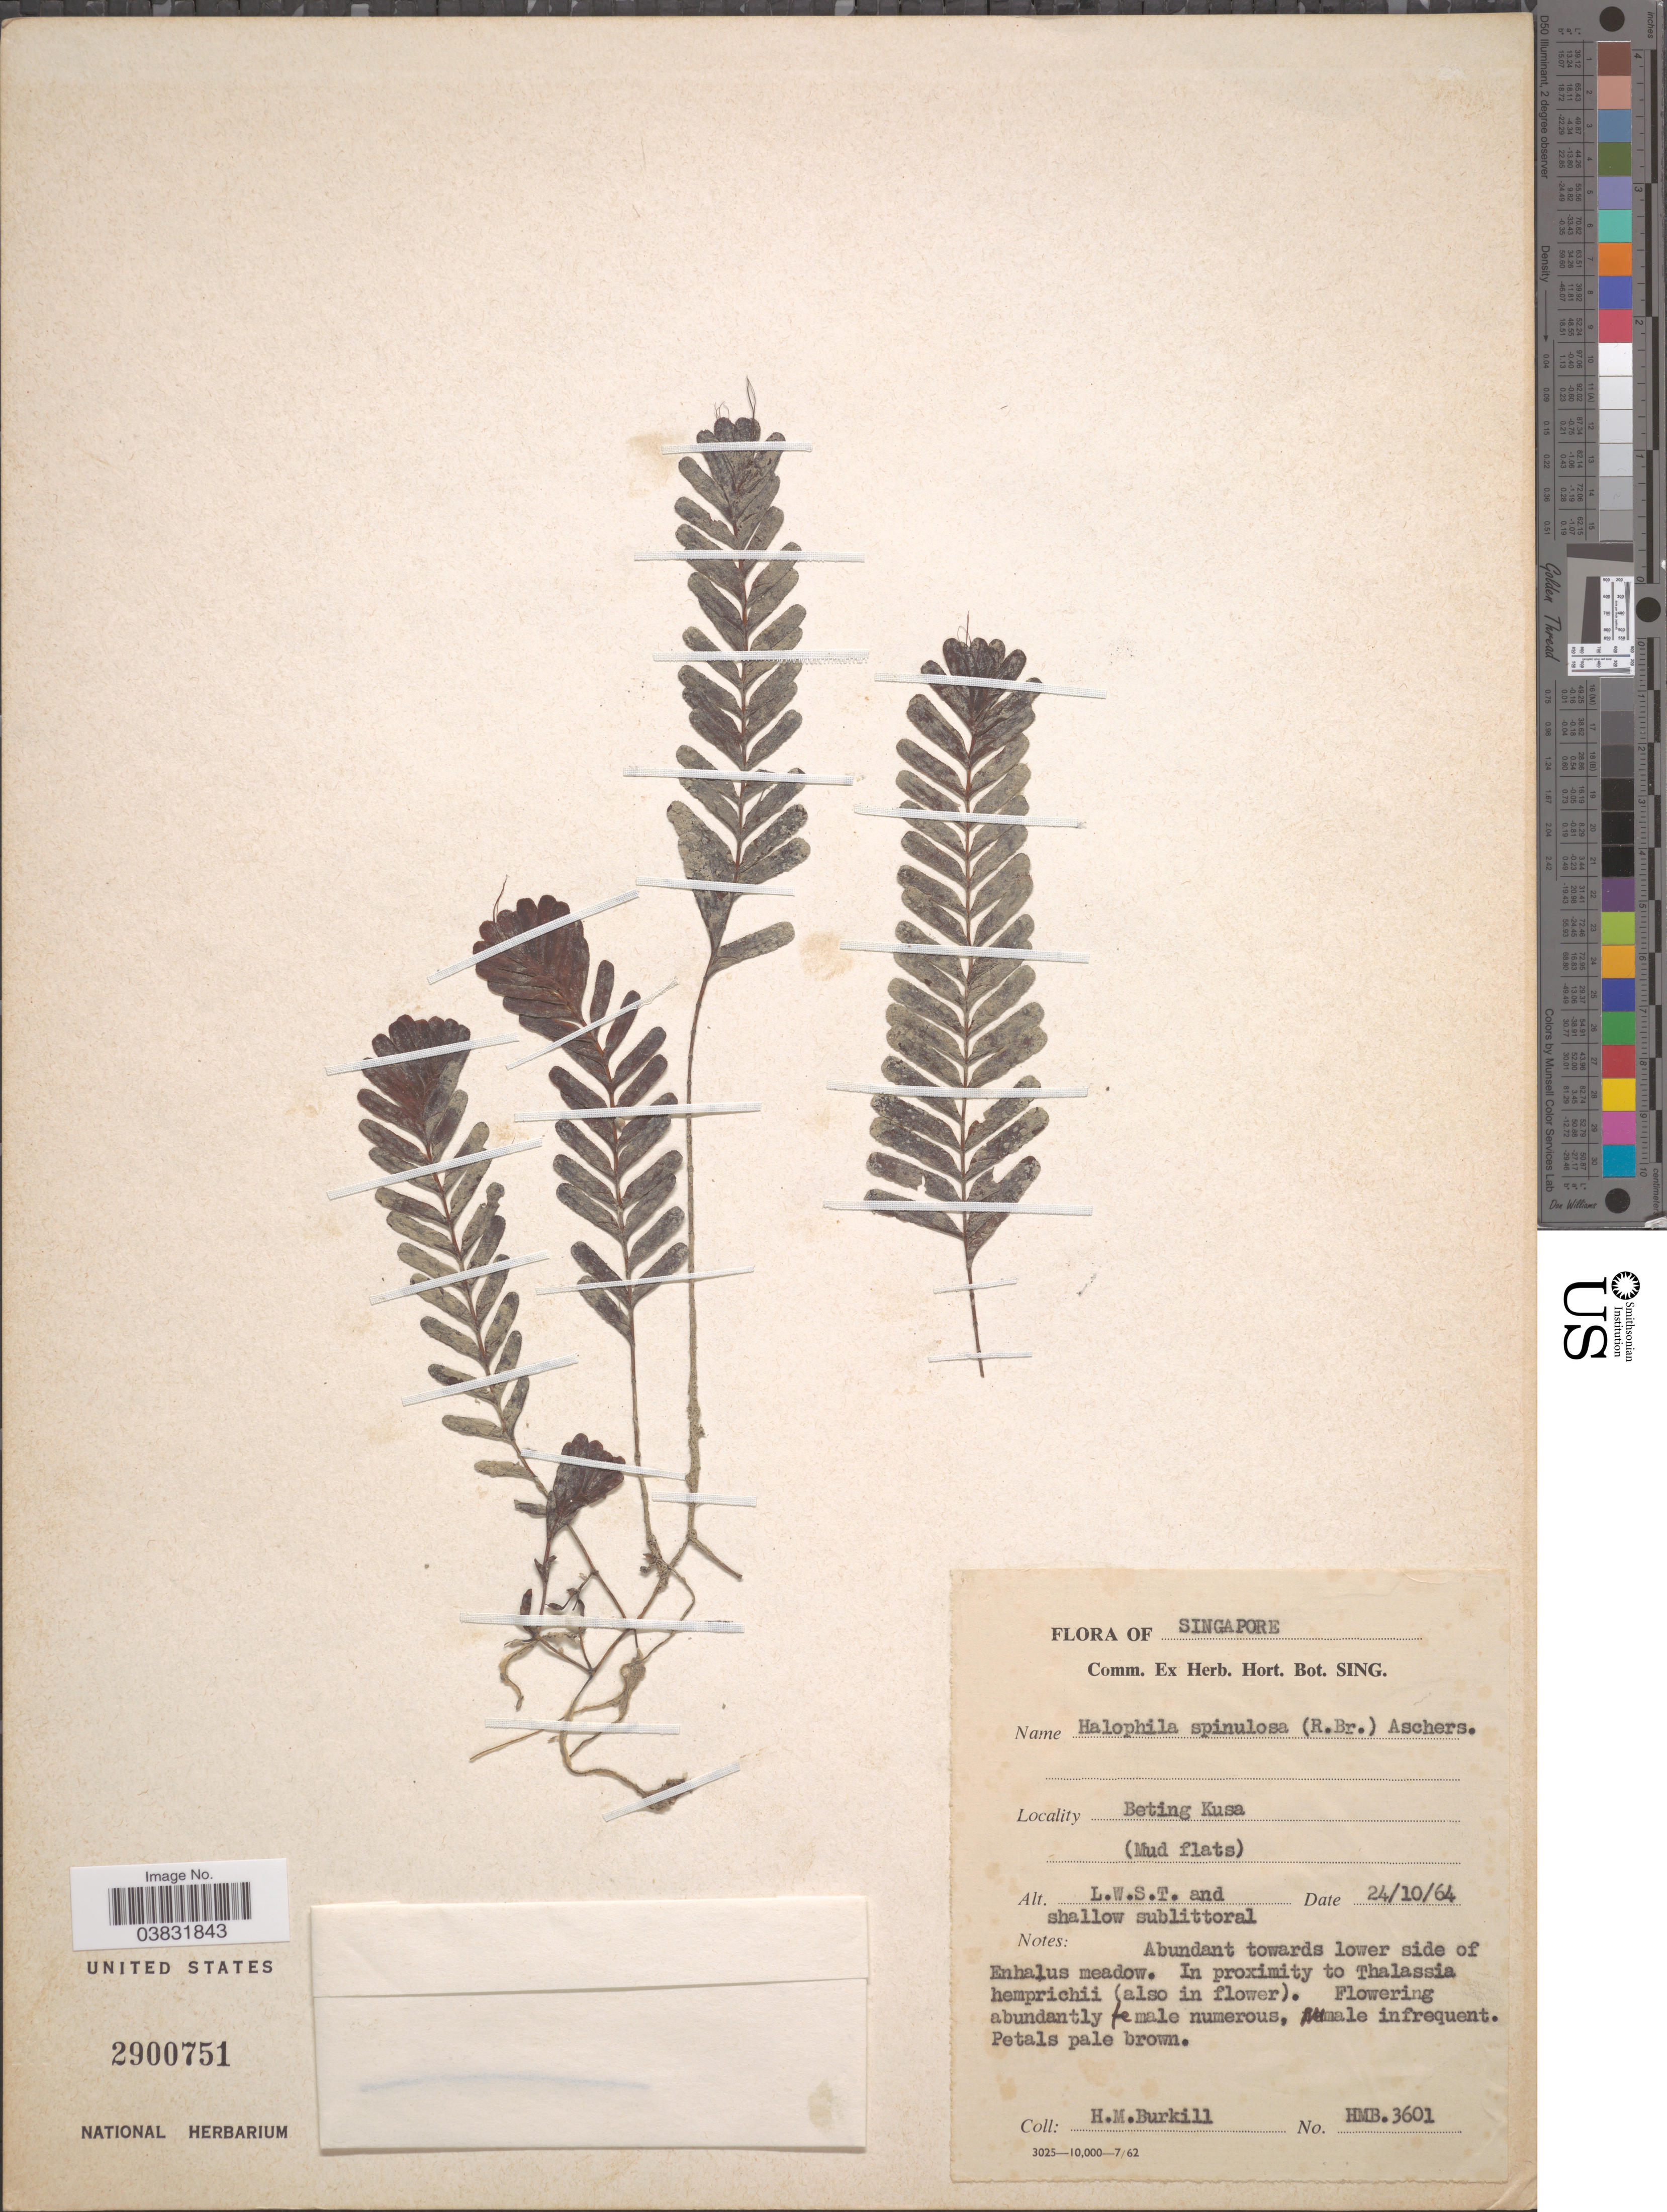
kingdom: Plantae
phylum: Tracheophyta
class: Liliopsida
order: Alismatales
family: Hydrocharitaceae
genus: Halophila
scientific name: Halophila spinulosa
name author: (R. Br.) Asch.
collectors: H. M. Burkill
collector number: HMB3601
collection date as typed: Transcribed d/m/y: 24/10/64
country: Singapore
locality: Beting Kusa.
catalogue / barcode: US 2900751